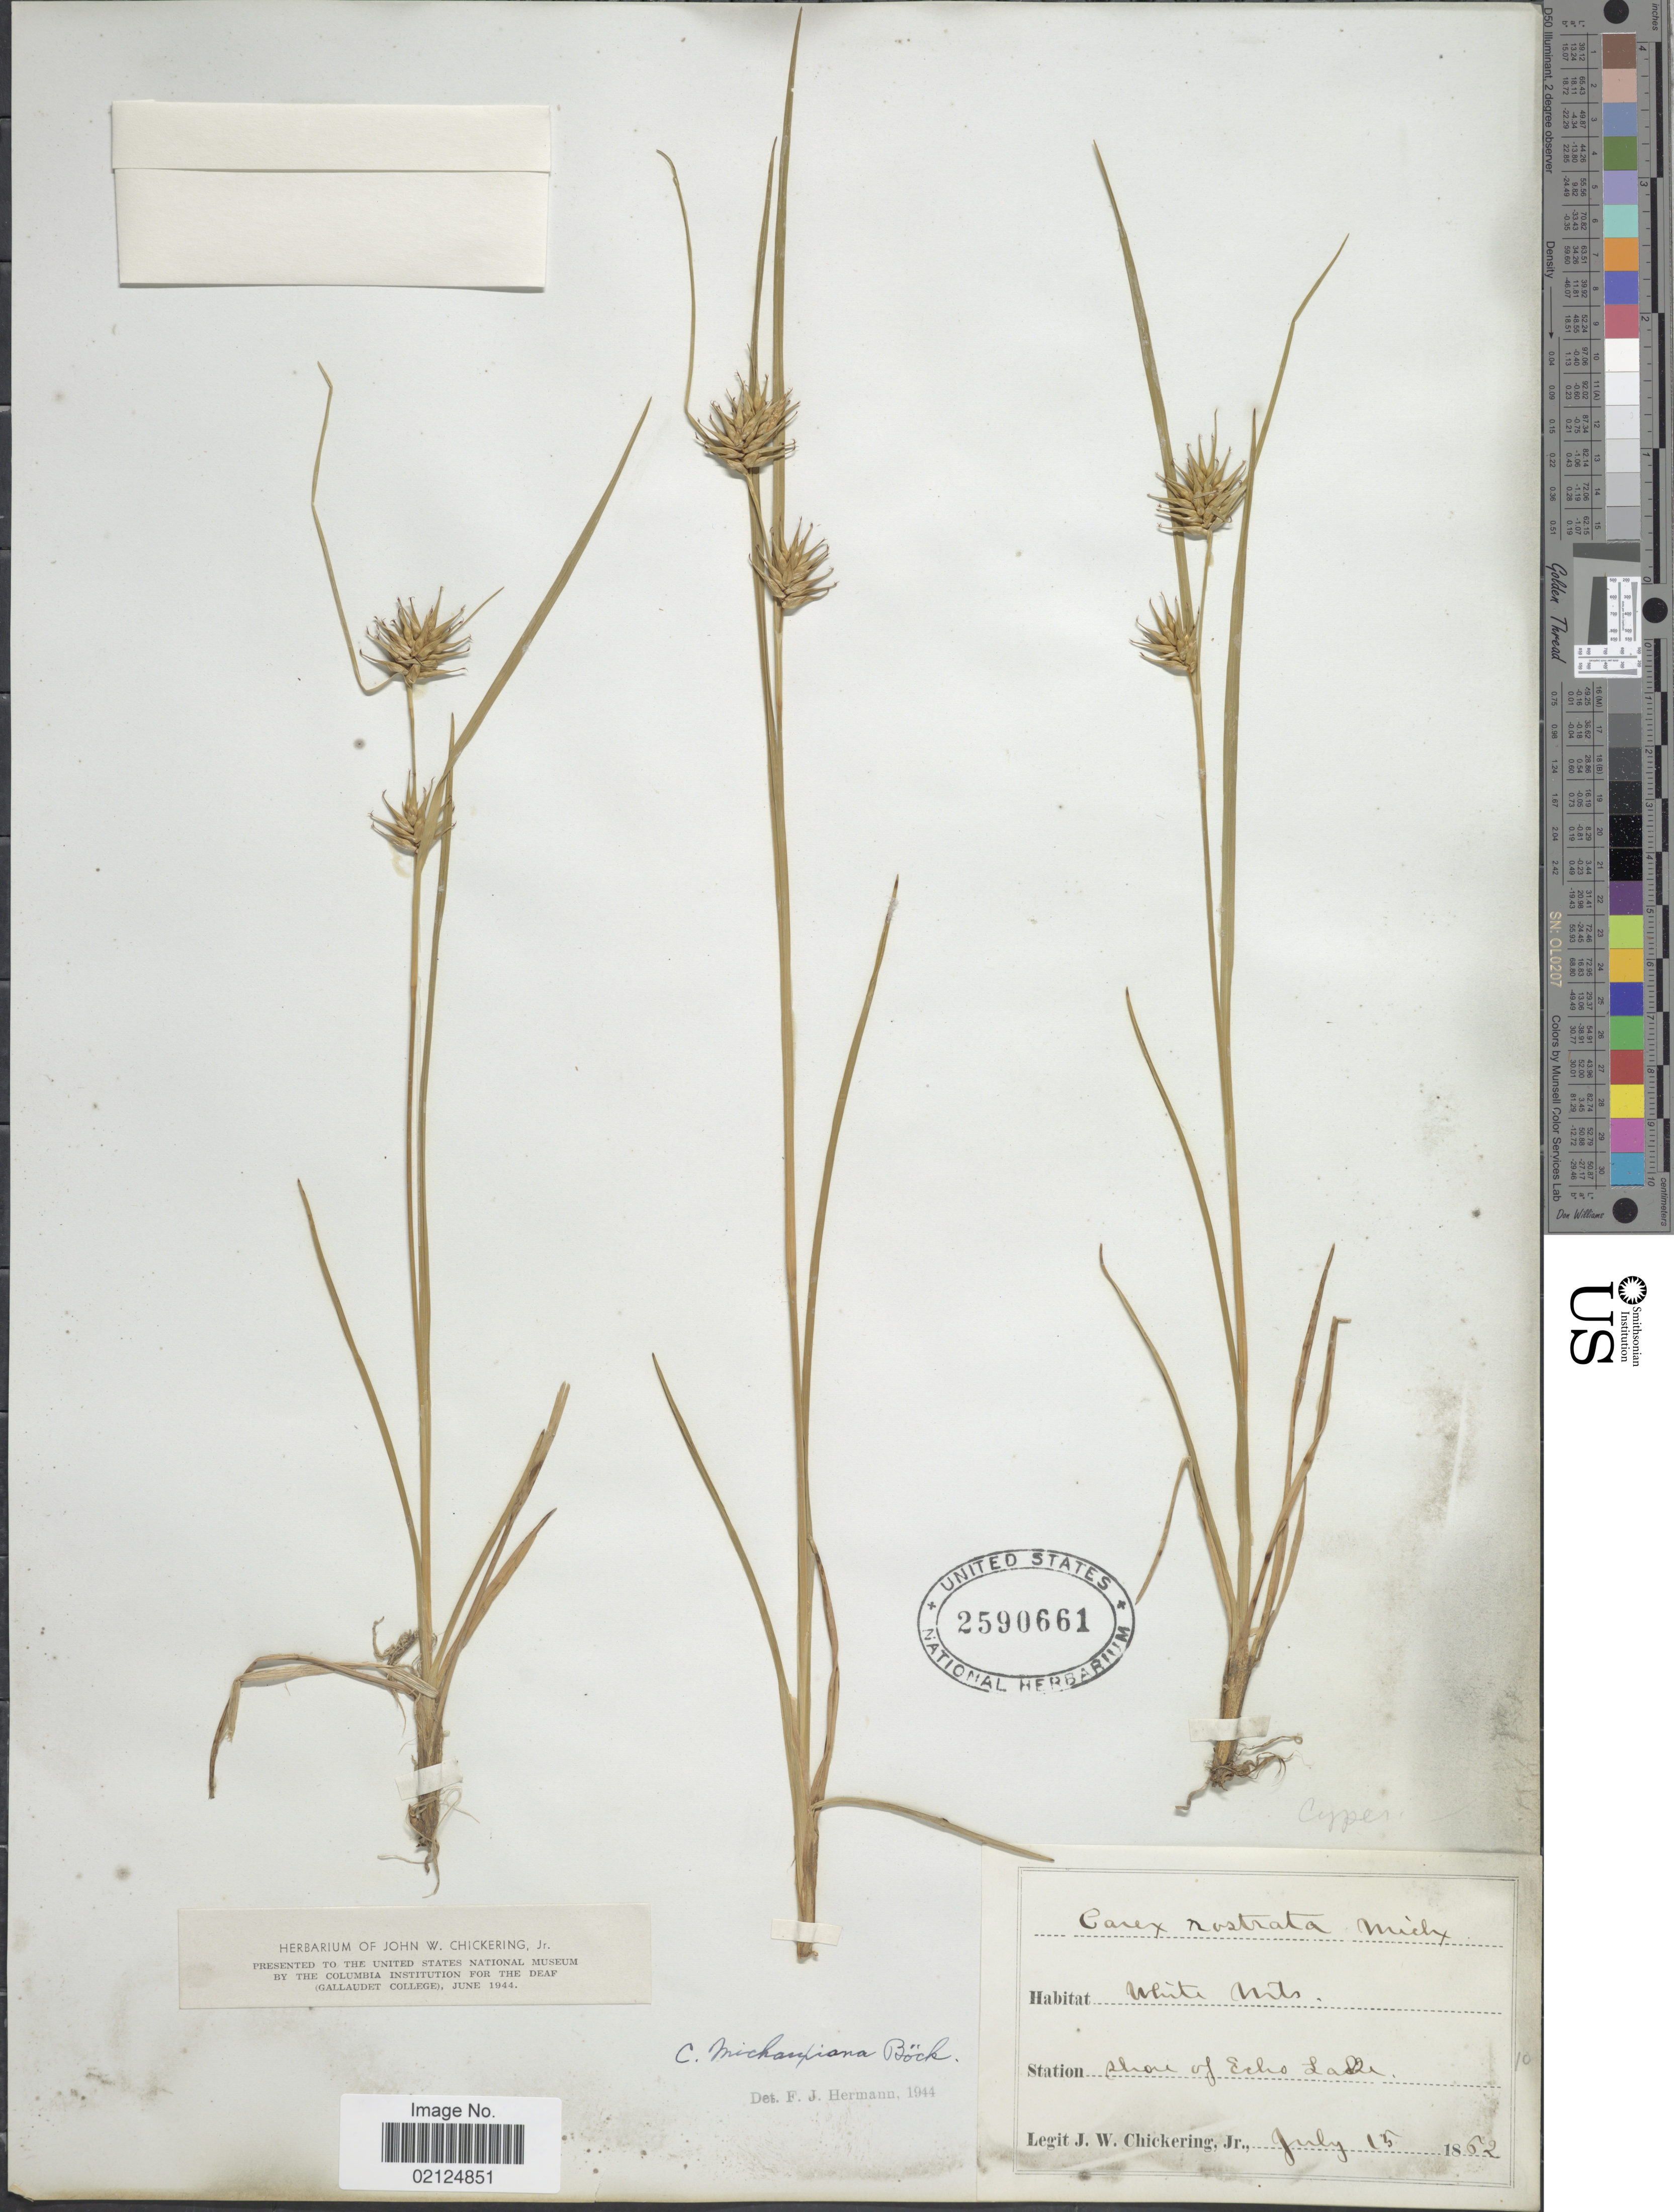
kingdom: Plantae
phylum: Tracheophyta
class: Liliopsida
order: Poales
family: Cyperaceae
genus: Carex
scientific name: Carex michauxiana subsp. michauxiana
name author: Boeckeler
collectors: J. W. Chickering Jr.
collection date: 1862-07-15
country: United States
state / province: New Hampshire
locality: White Mts., Shore of Echo Lake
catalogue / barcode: US 2590661